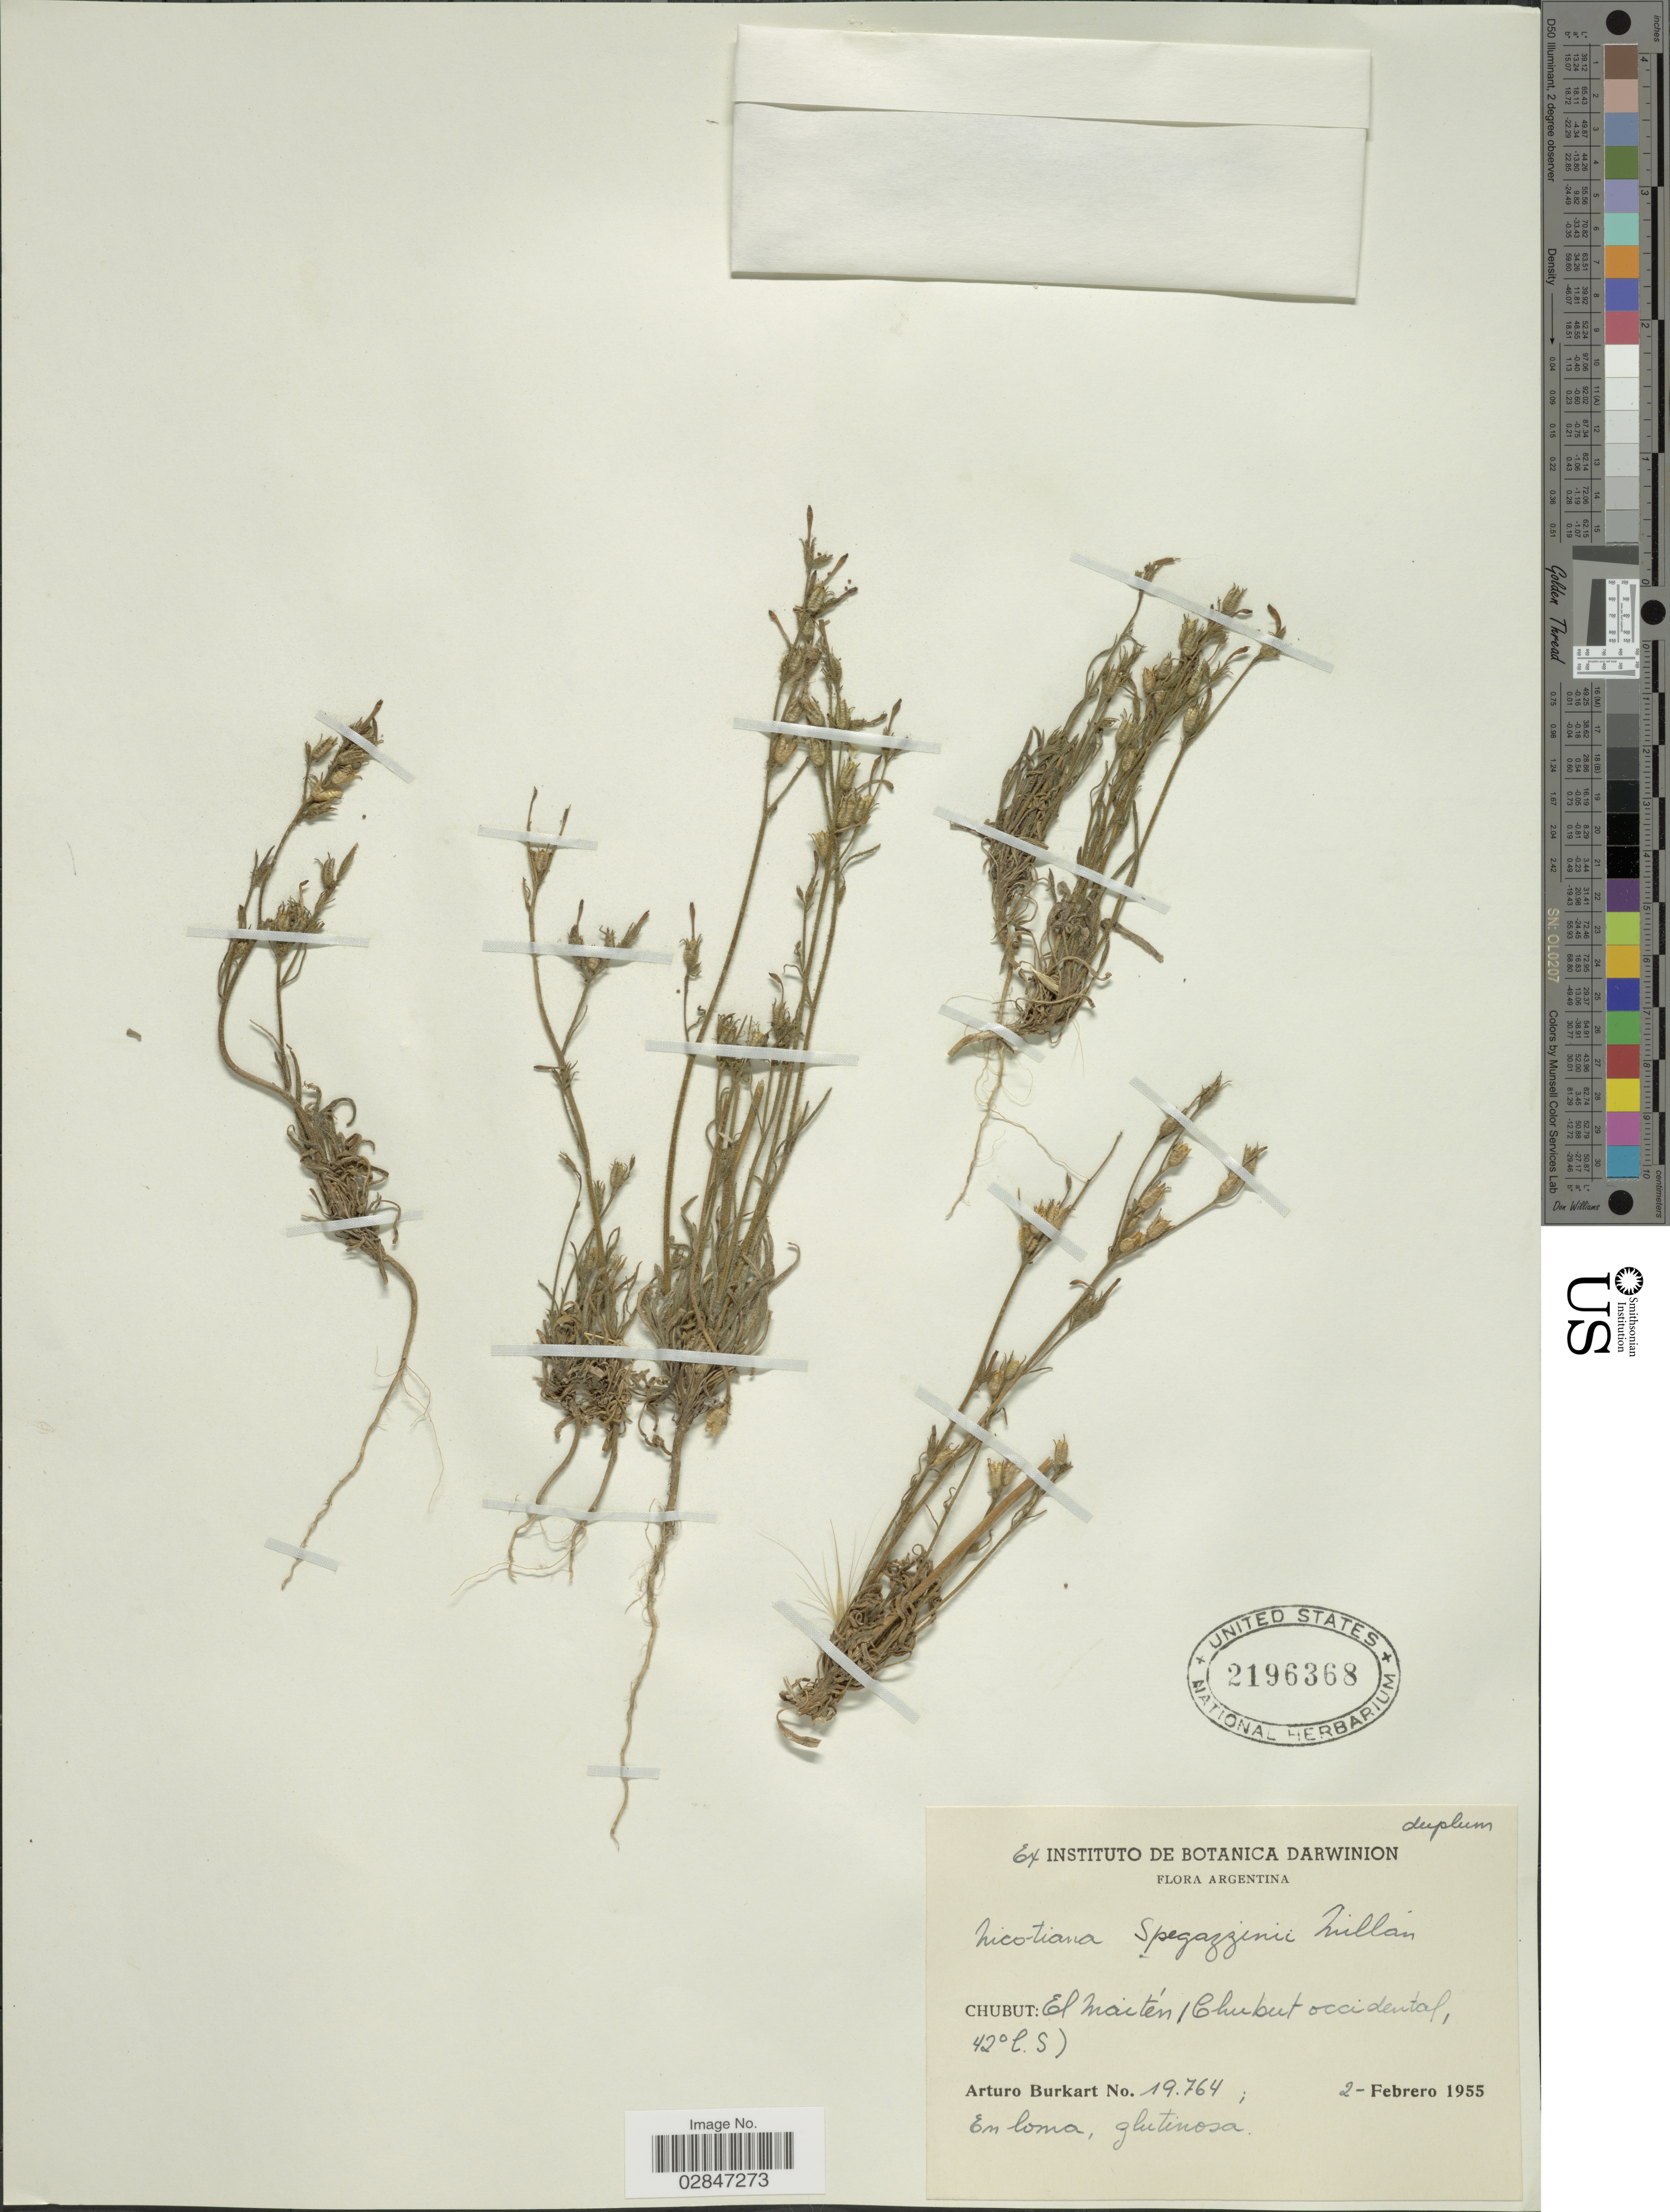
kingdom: Plantae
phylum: Tracheophyta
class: Magnoliopsida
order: Solanales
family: Solanaceae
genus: Nicotiana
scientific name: Nicotiana spegazzinii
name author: Millán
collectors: A. E. Burkart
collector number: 19764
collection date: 1955-02-02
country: Argentina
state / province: Chubut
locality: Chubut: El Maitén, Chubut occidental, 42° l.s.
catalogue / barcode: US 2196368